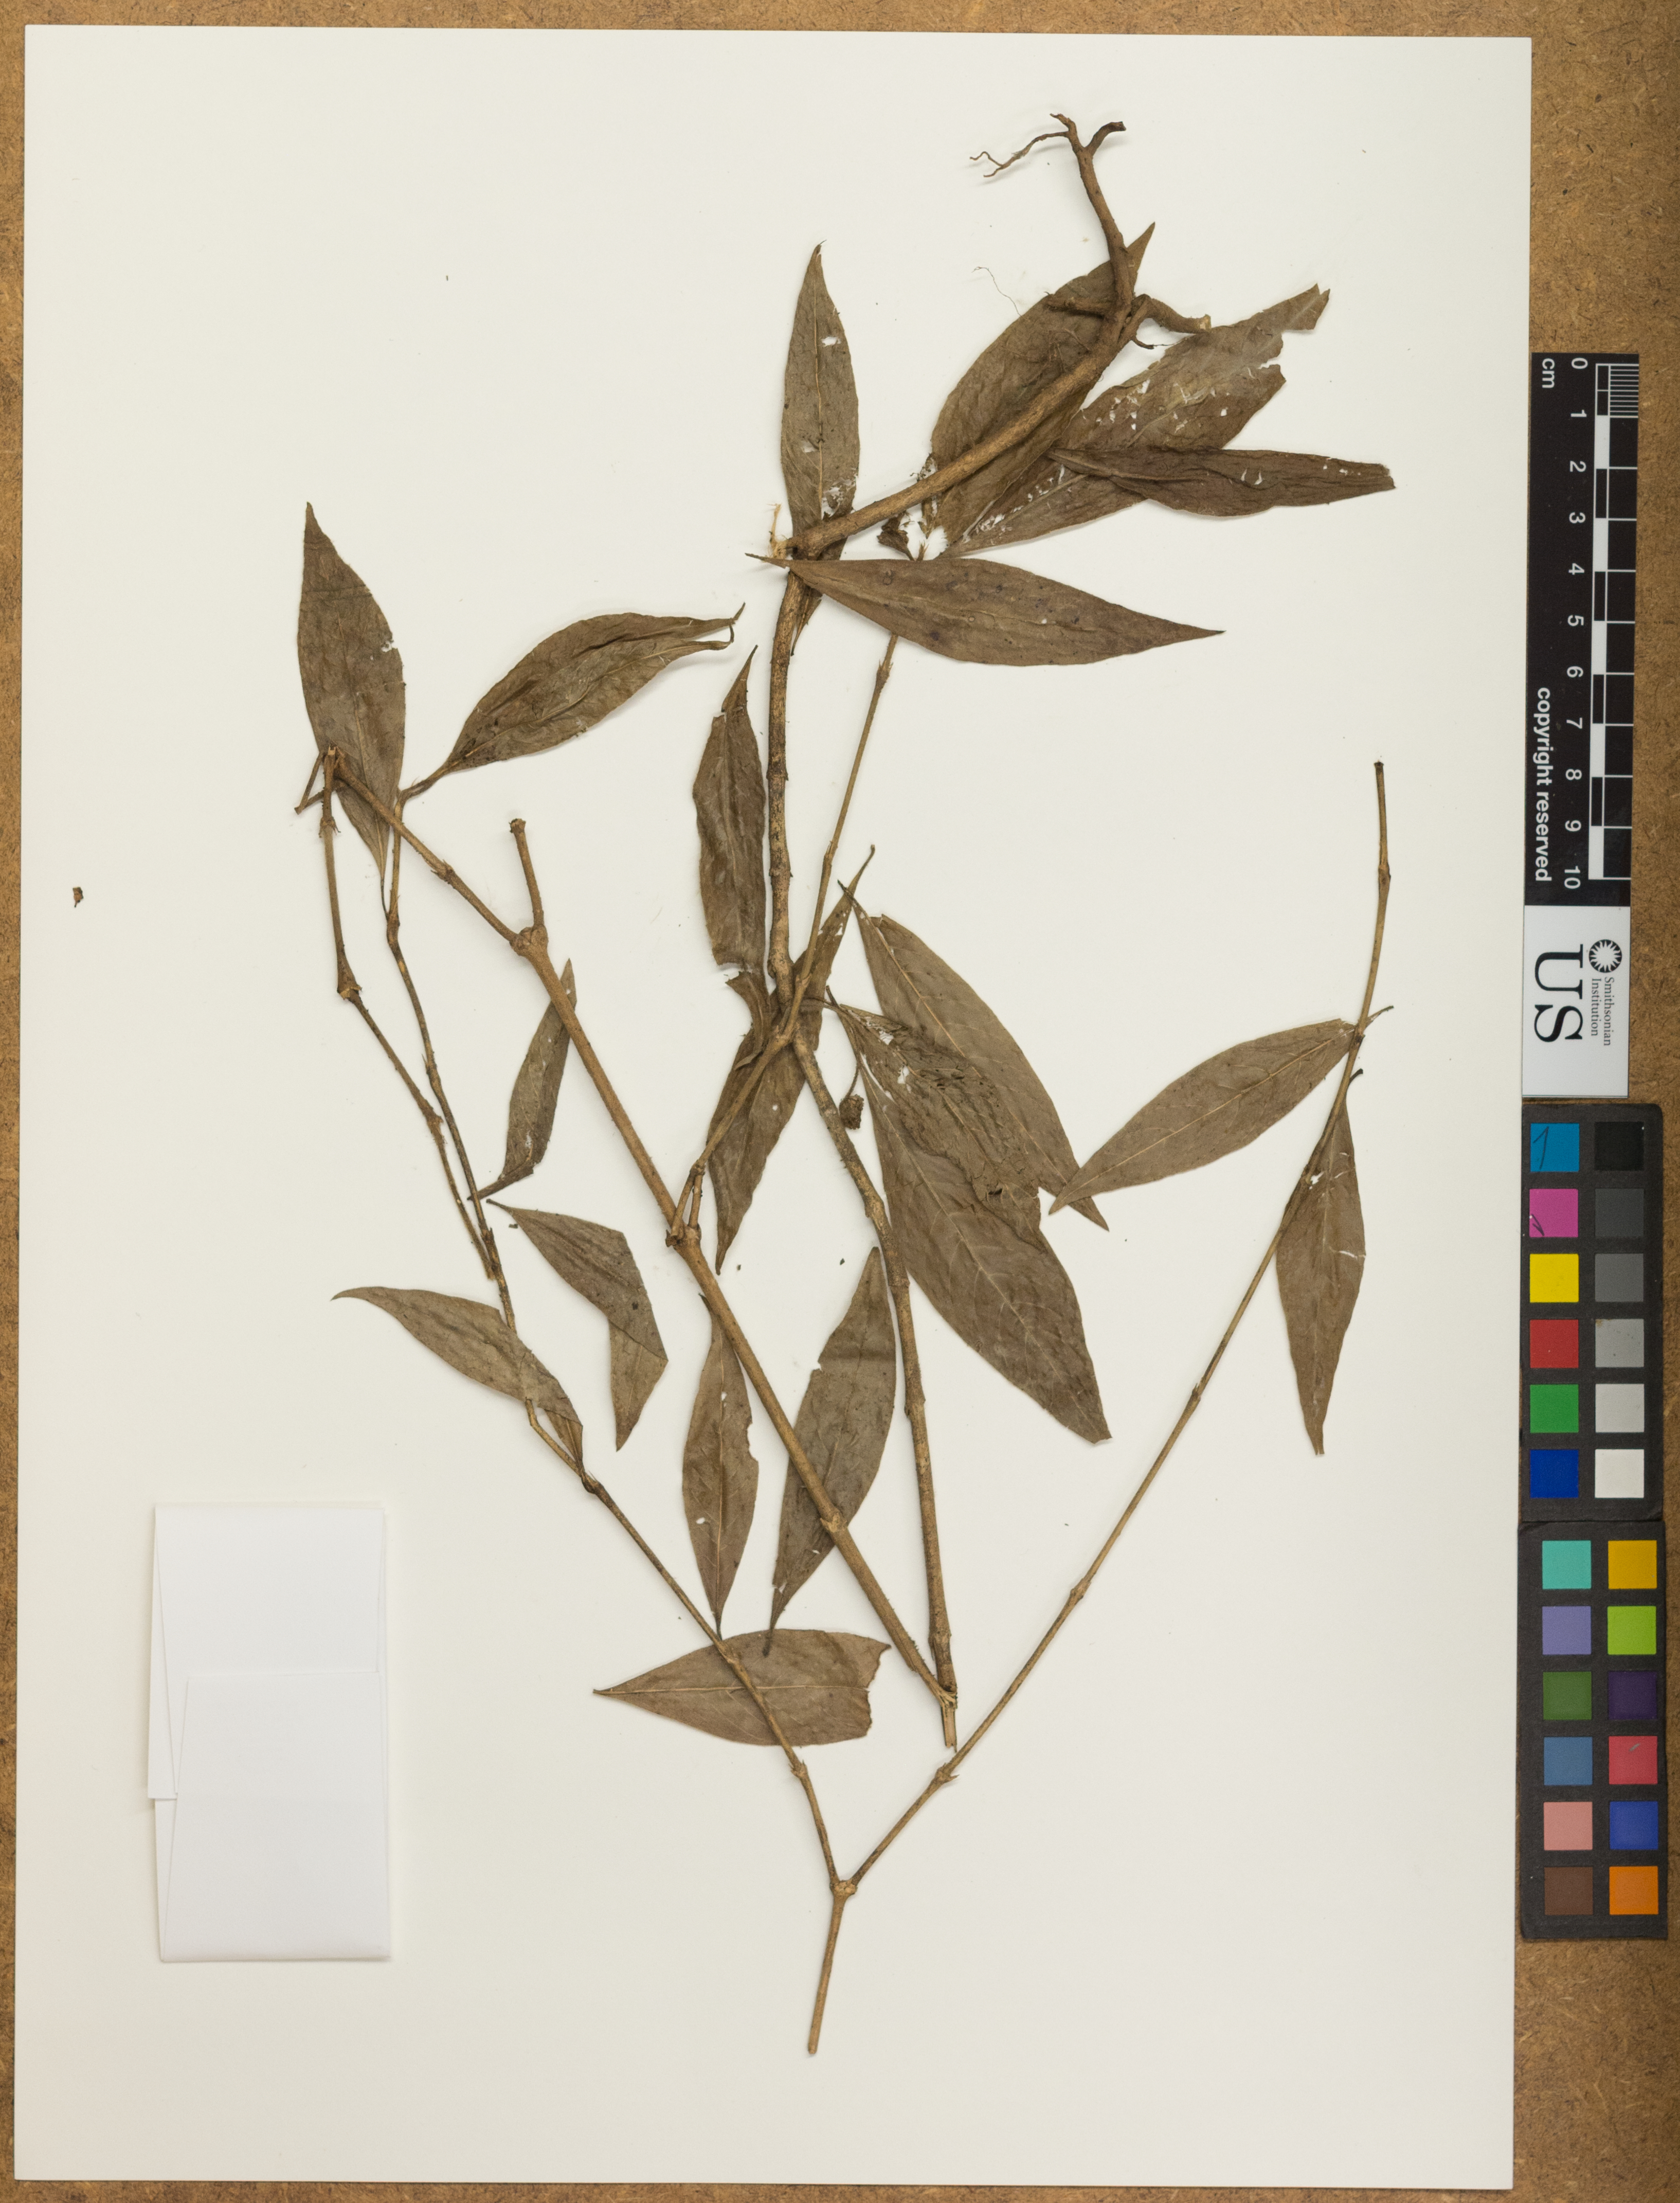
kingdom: Plantae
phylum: Tracheophyta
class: Magnoliopsida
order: Gentianales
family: Rubiaceae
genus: Psychotria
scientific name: Psychotria bracteocardia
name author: (DC.) Müll. Arg.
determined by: Steyermark, Julian A., (VEN)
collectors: A. C. Smith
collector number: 2211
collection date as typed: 9-Oct-37 to 13-Oct-37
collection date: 1937-10-09/1937-10-13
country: Guyana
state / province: U. Takutu-U. Essequibo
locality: Karanambo, Rupununi River basin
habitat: Edge of forest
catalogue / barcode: US 1776685